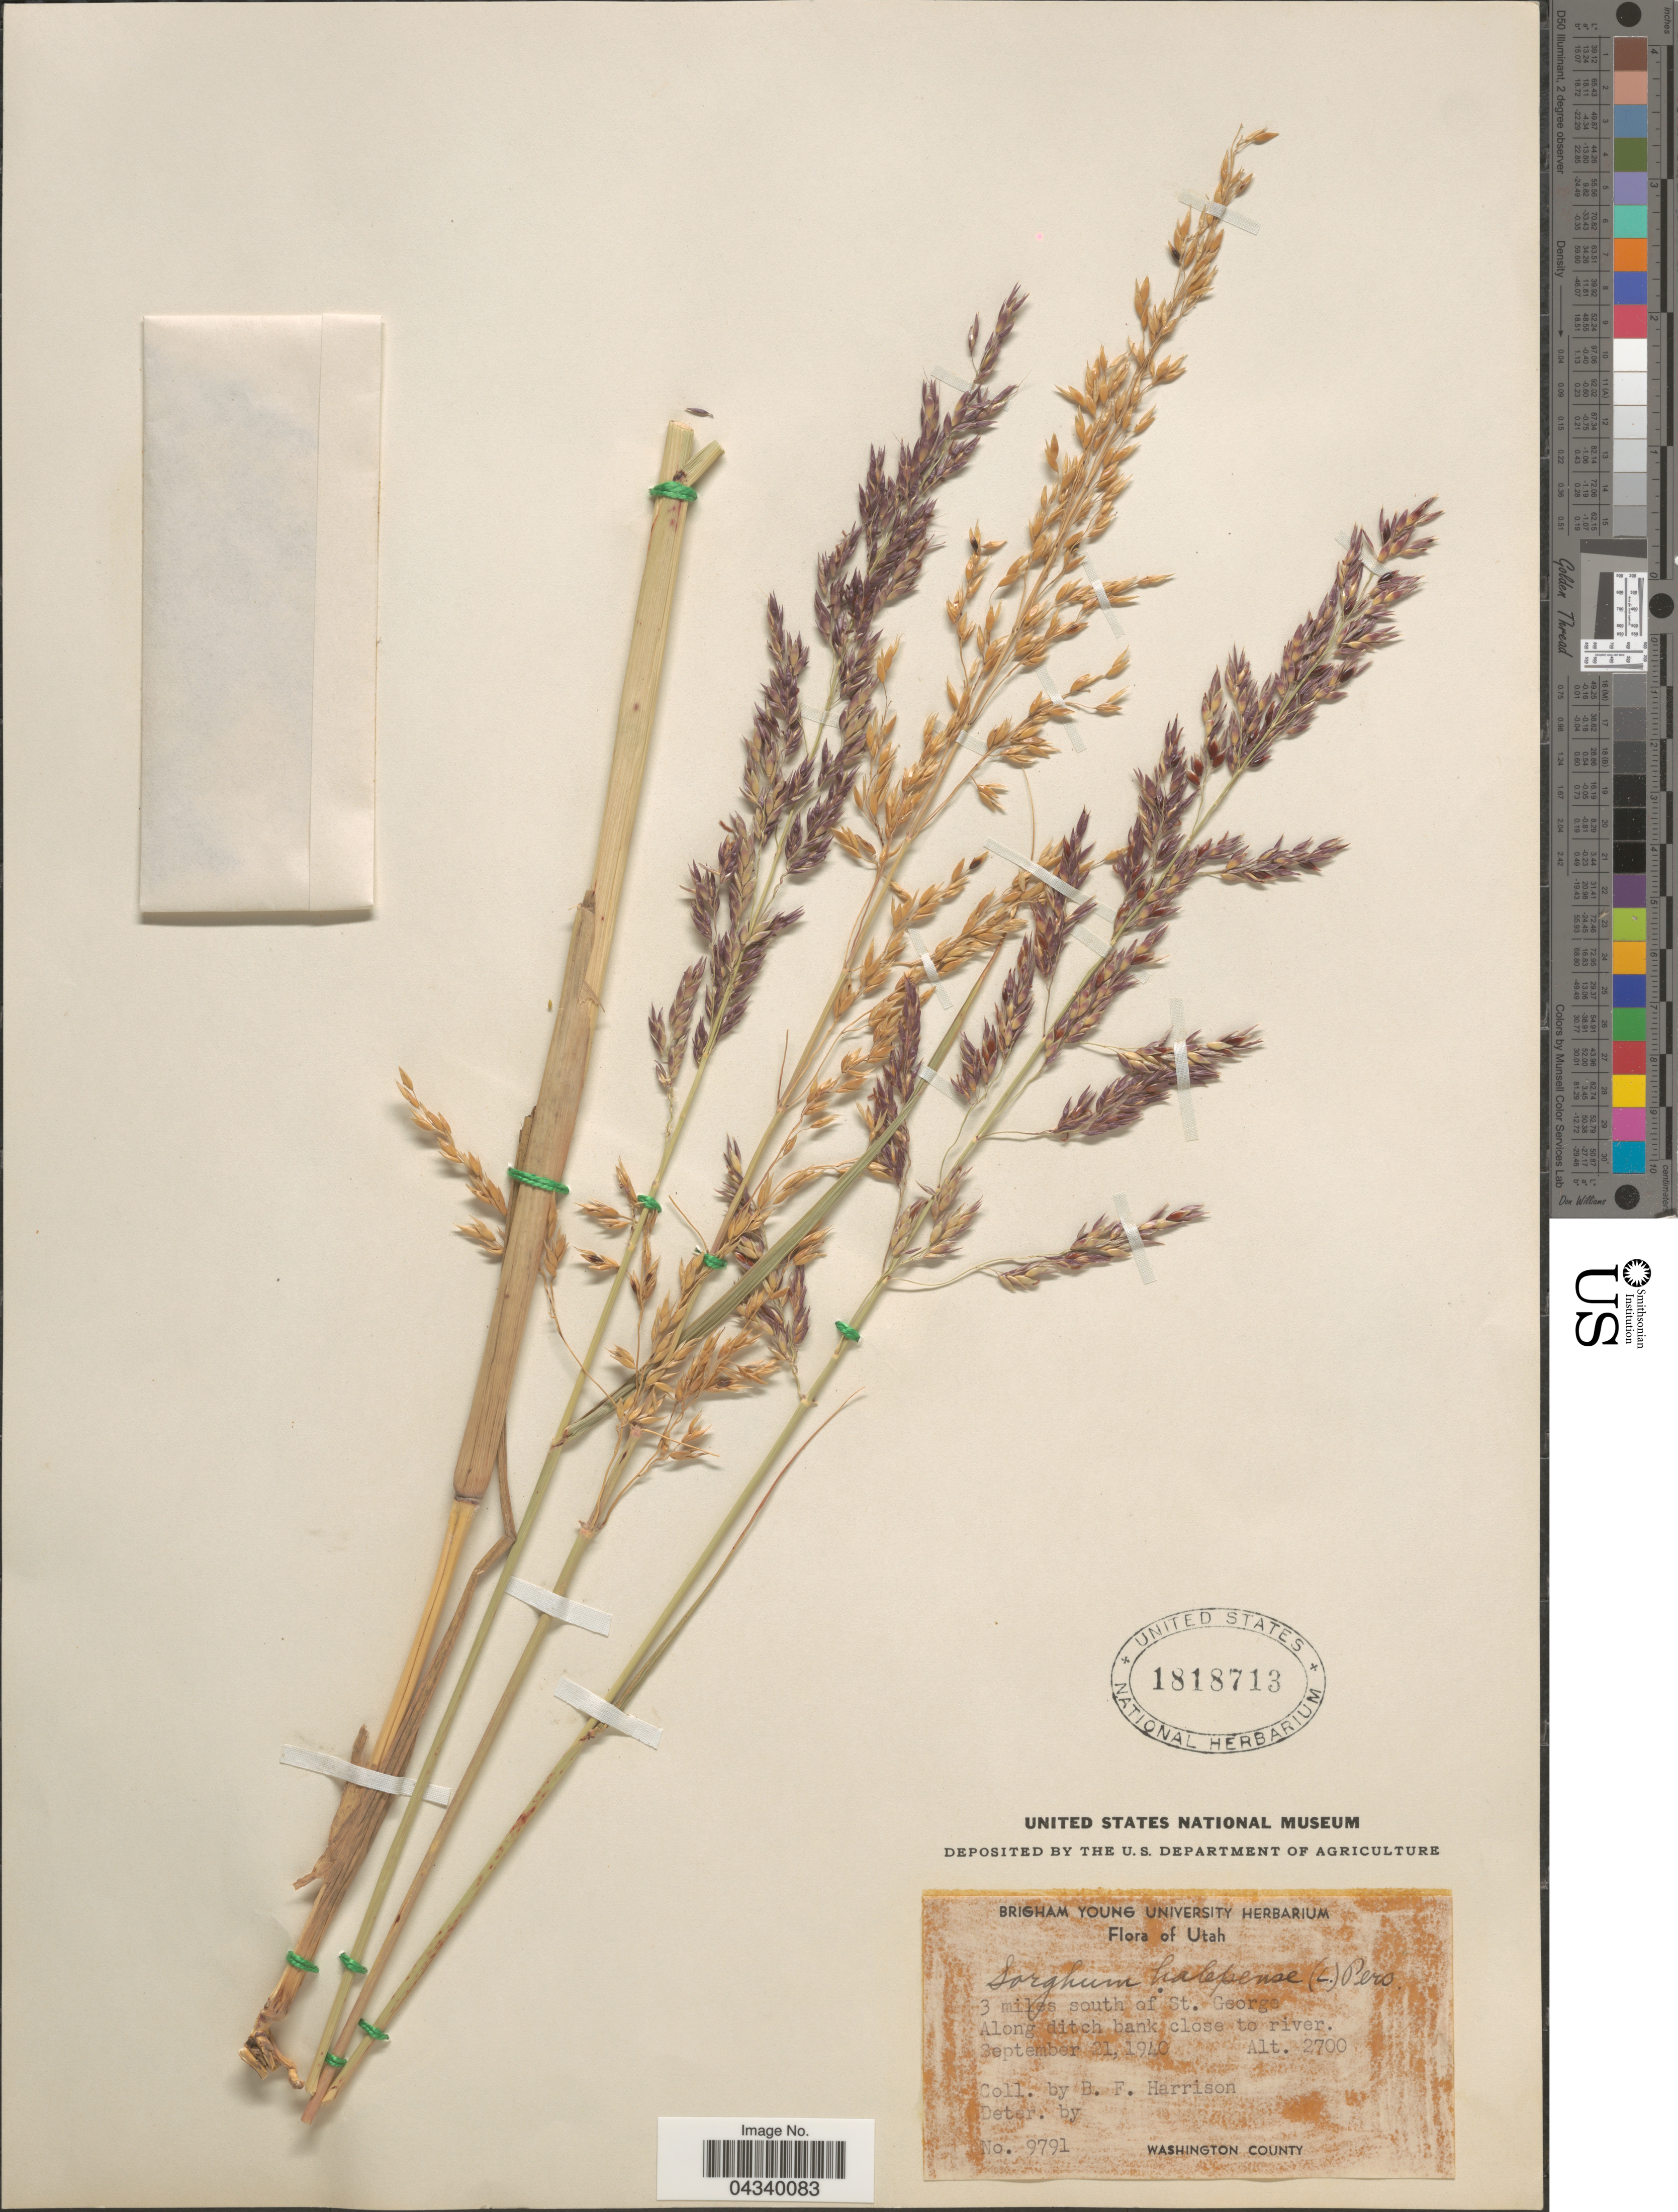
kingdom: Plantae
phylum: Tracheophyta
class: Liliopsida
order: Poales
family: Poaceae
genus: Sorghum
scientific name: Sorghum halepense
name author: (L.) Pers.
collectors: B. F. Harrison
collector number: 9791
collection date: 1940-09-21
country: United States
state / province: Utah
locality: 3 miles south of St. George. Along ditch bank close to river. Washington County.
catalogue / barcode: US 1818713